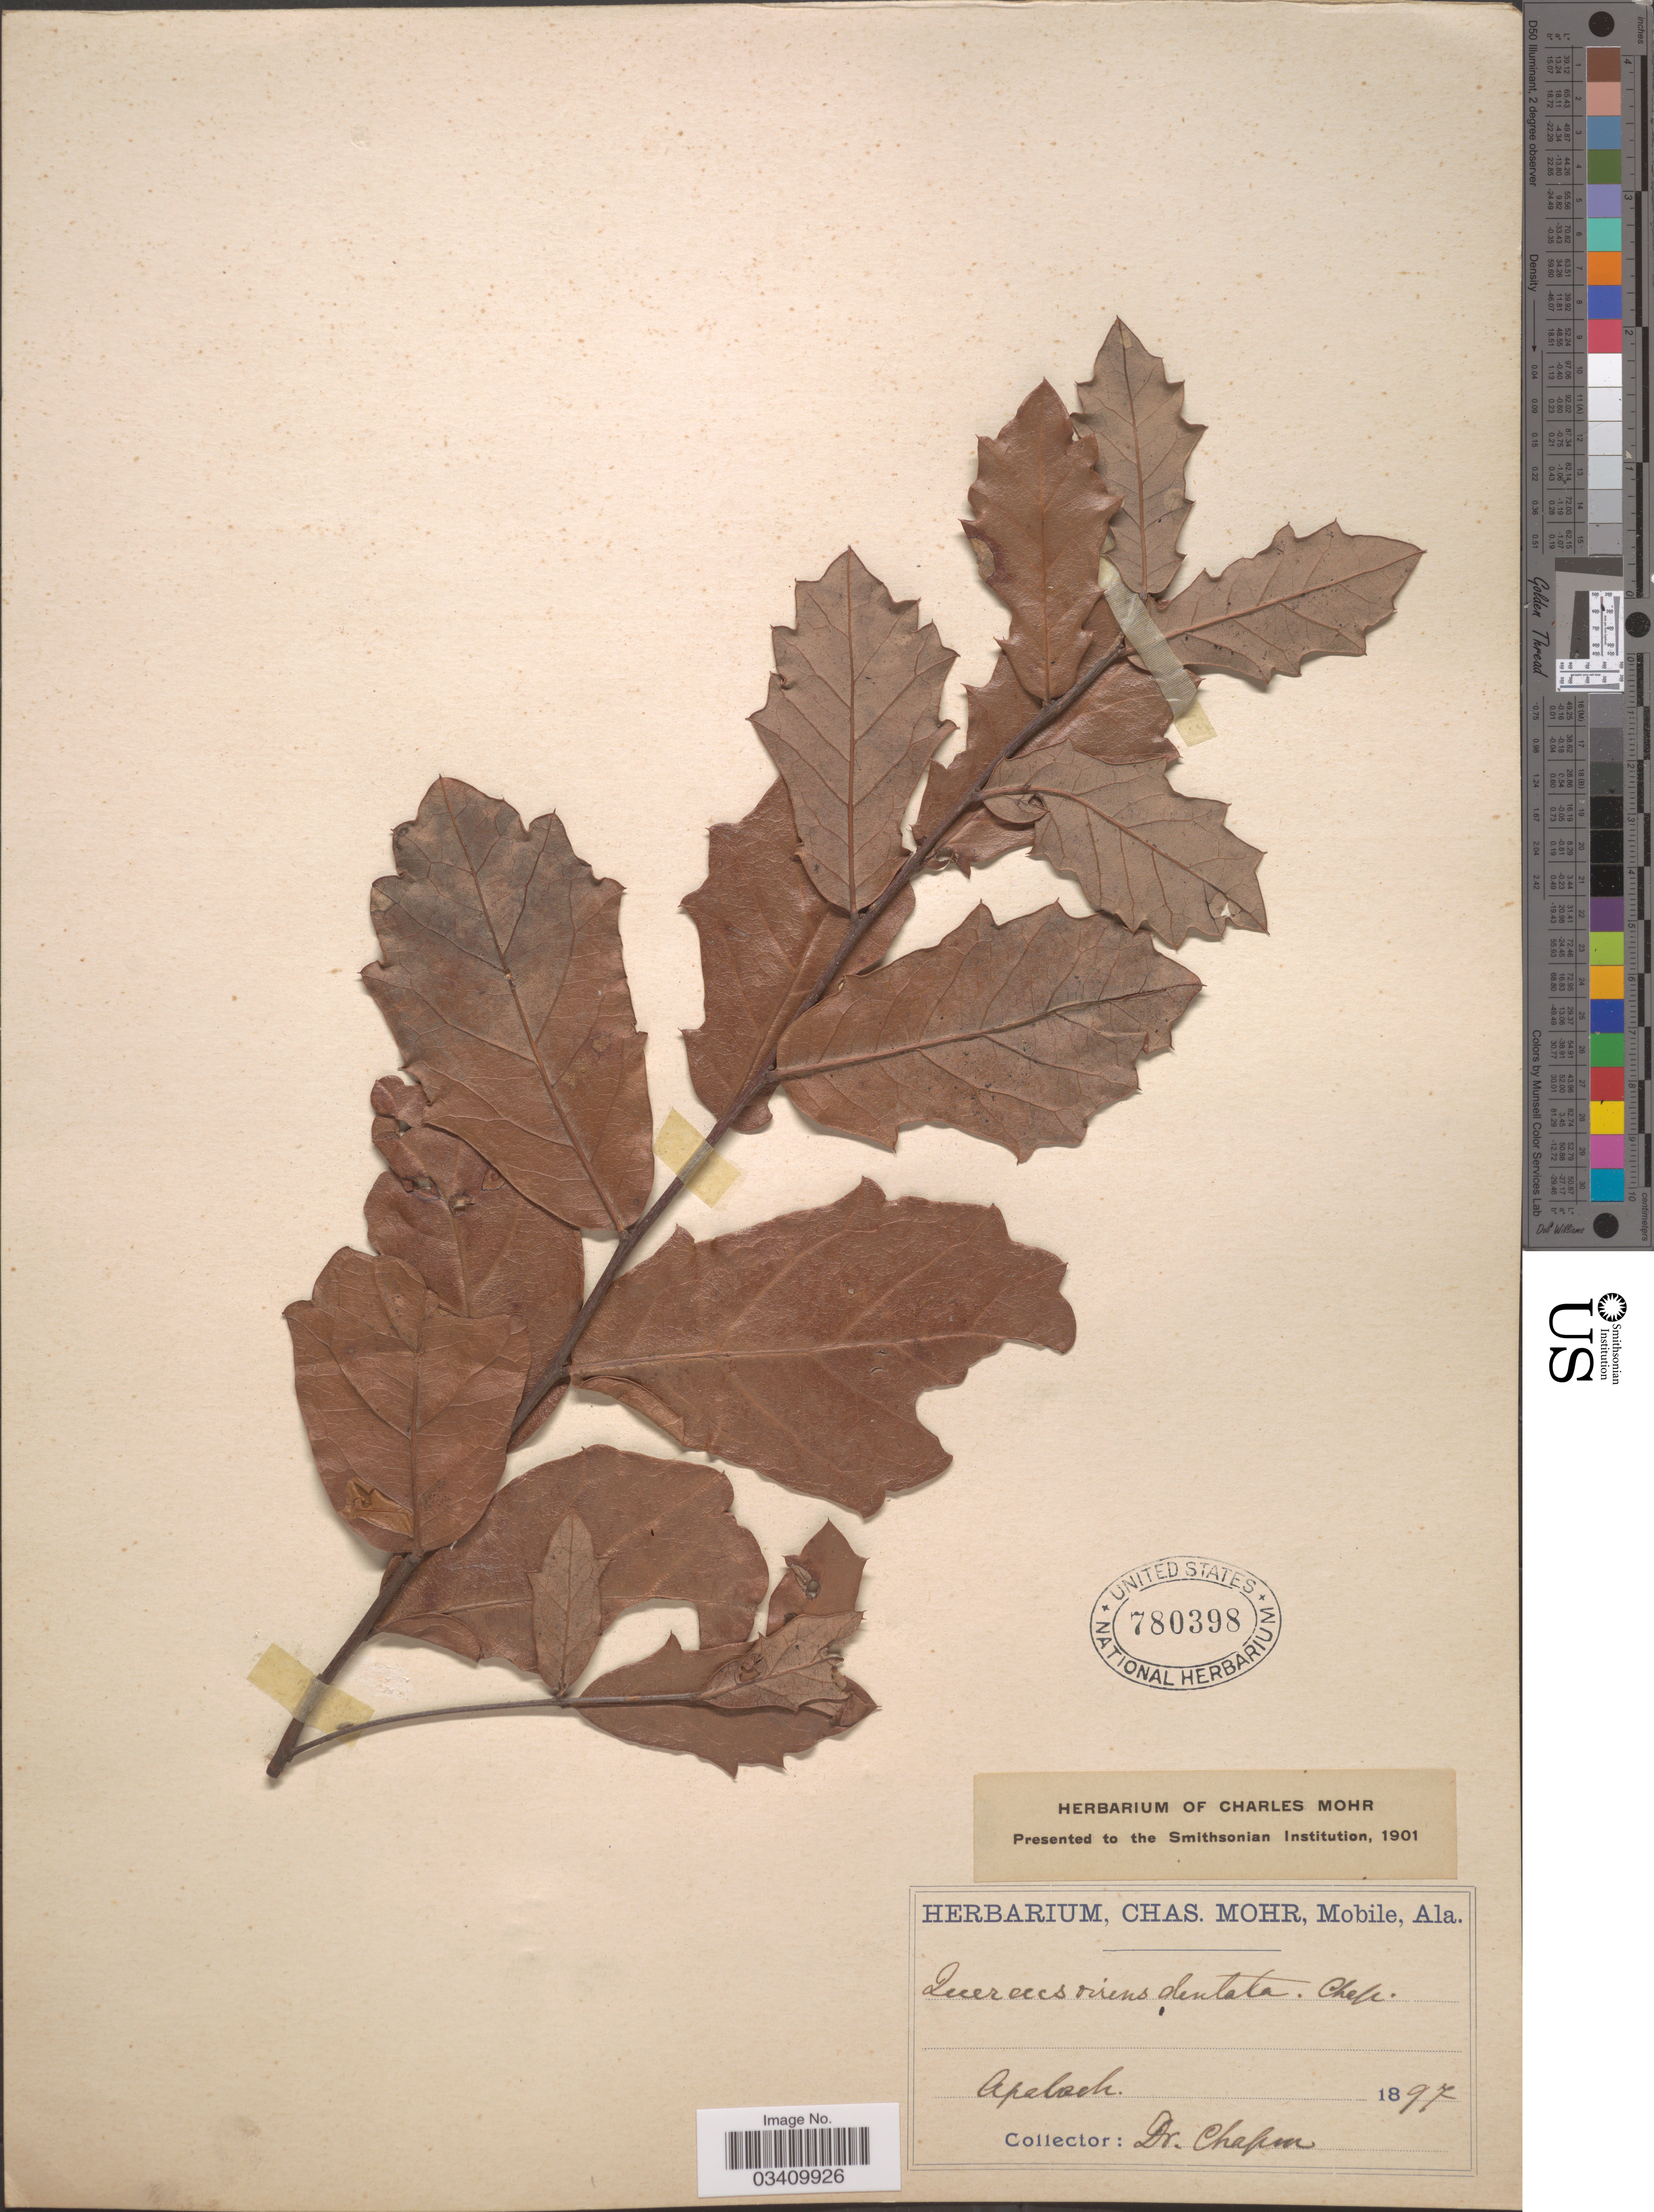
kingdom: Plantae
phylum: Tracheophyta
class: Magnoliopsida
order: Fagales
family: Fagaceae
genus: Quercus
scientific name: Quercus sp.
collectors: A. Chapman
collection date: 1897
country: United States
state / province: Alabama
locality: Apalach.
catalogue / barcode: US 780398